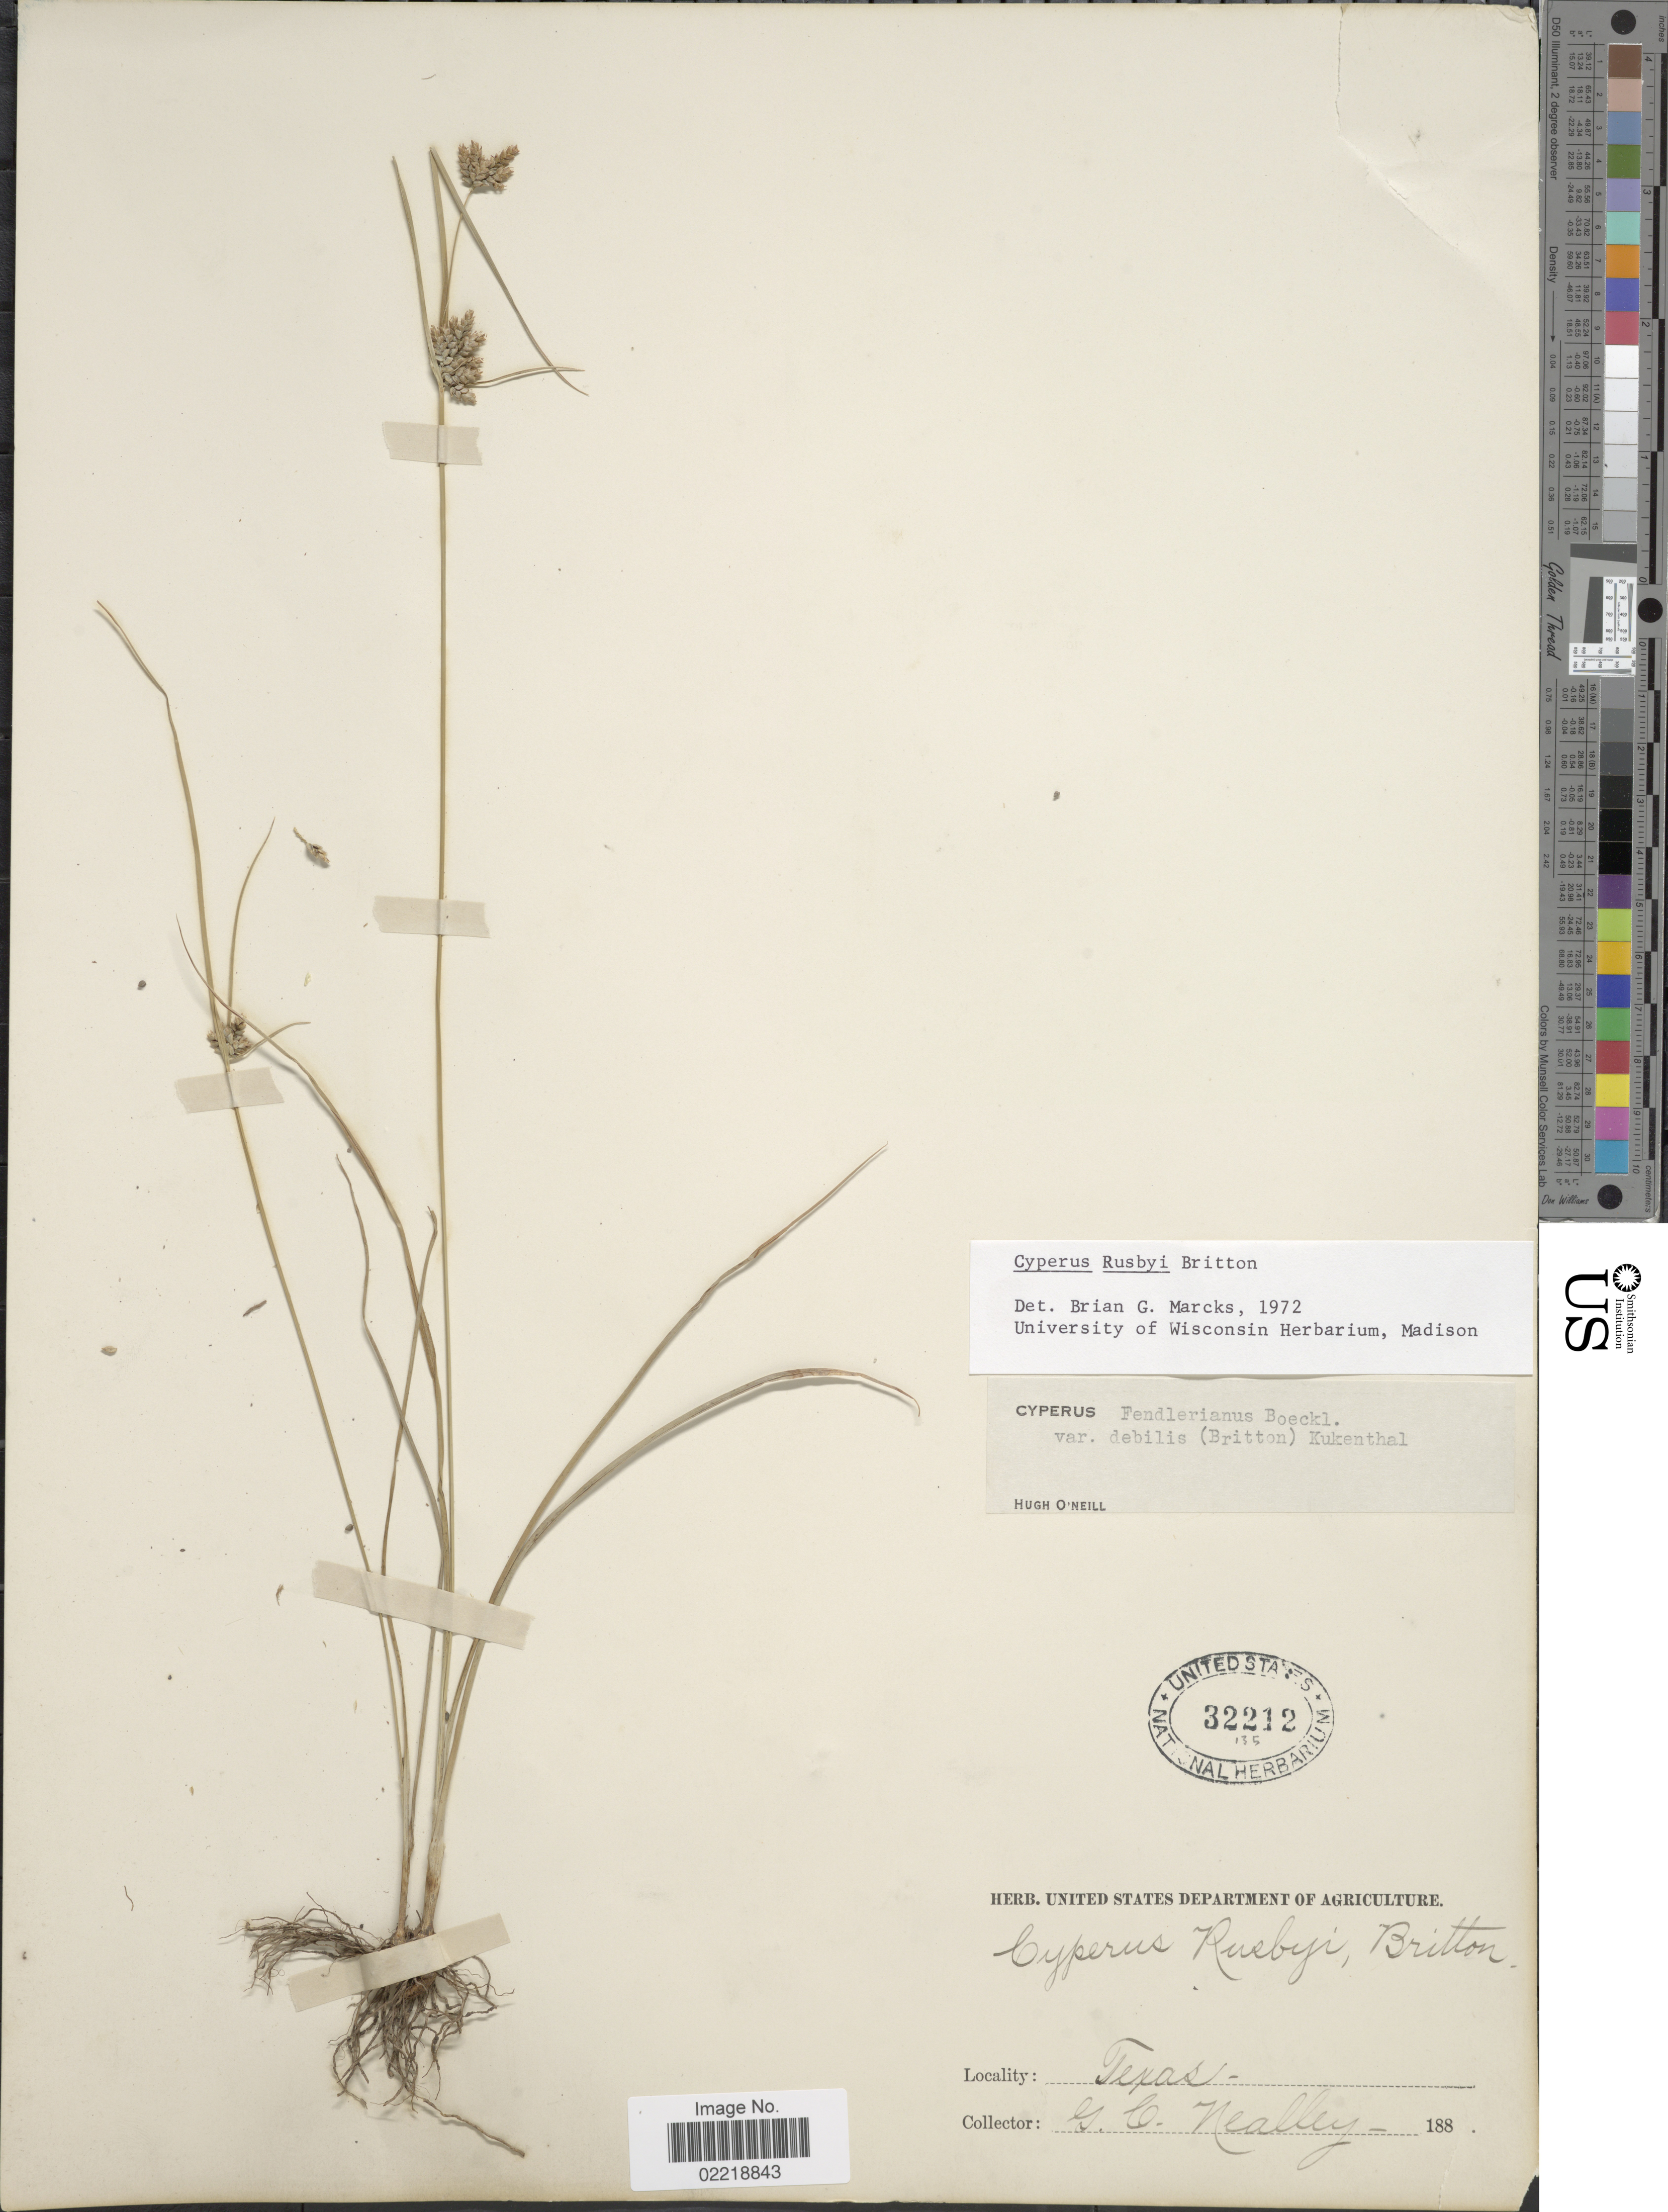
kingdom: Plantae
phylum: Tracheophyta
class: Liliopsida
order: Poales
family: Cyperaceae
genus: Cyperus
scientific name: Cyperus sphaerolepis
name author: Boeckeler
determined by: Strong, Mark T., (BOT), Smithsonian Institution - National Museum of Natural History (UNITED STATES)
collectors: G. C. Nealley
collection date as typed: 188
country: United States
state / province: Texas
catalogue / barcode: US 32212